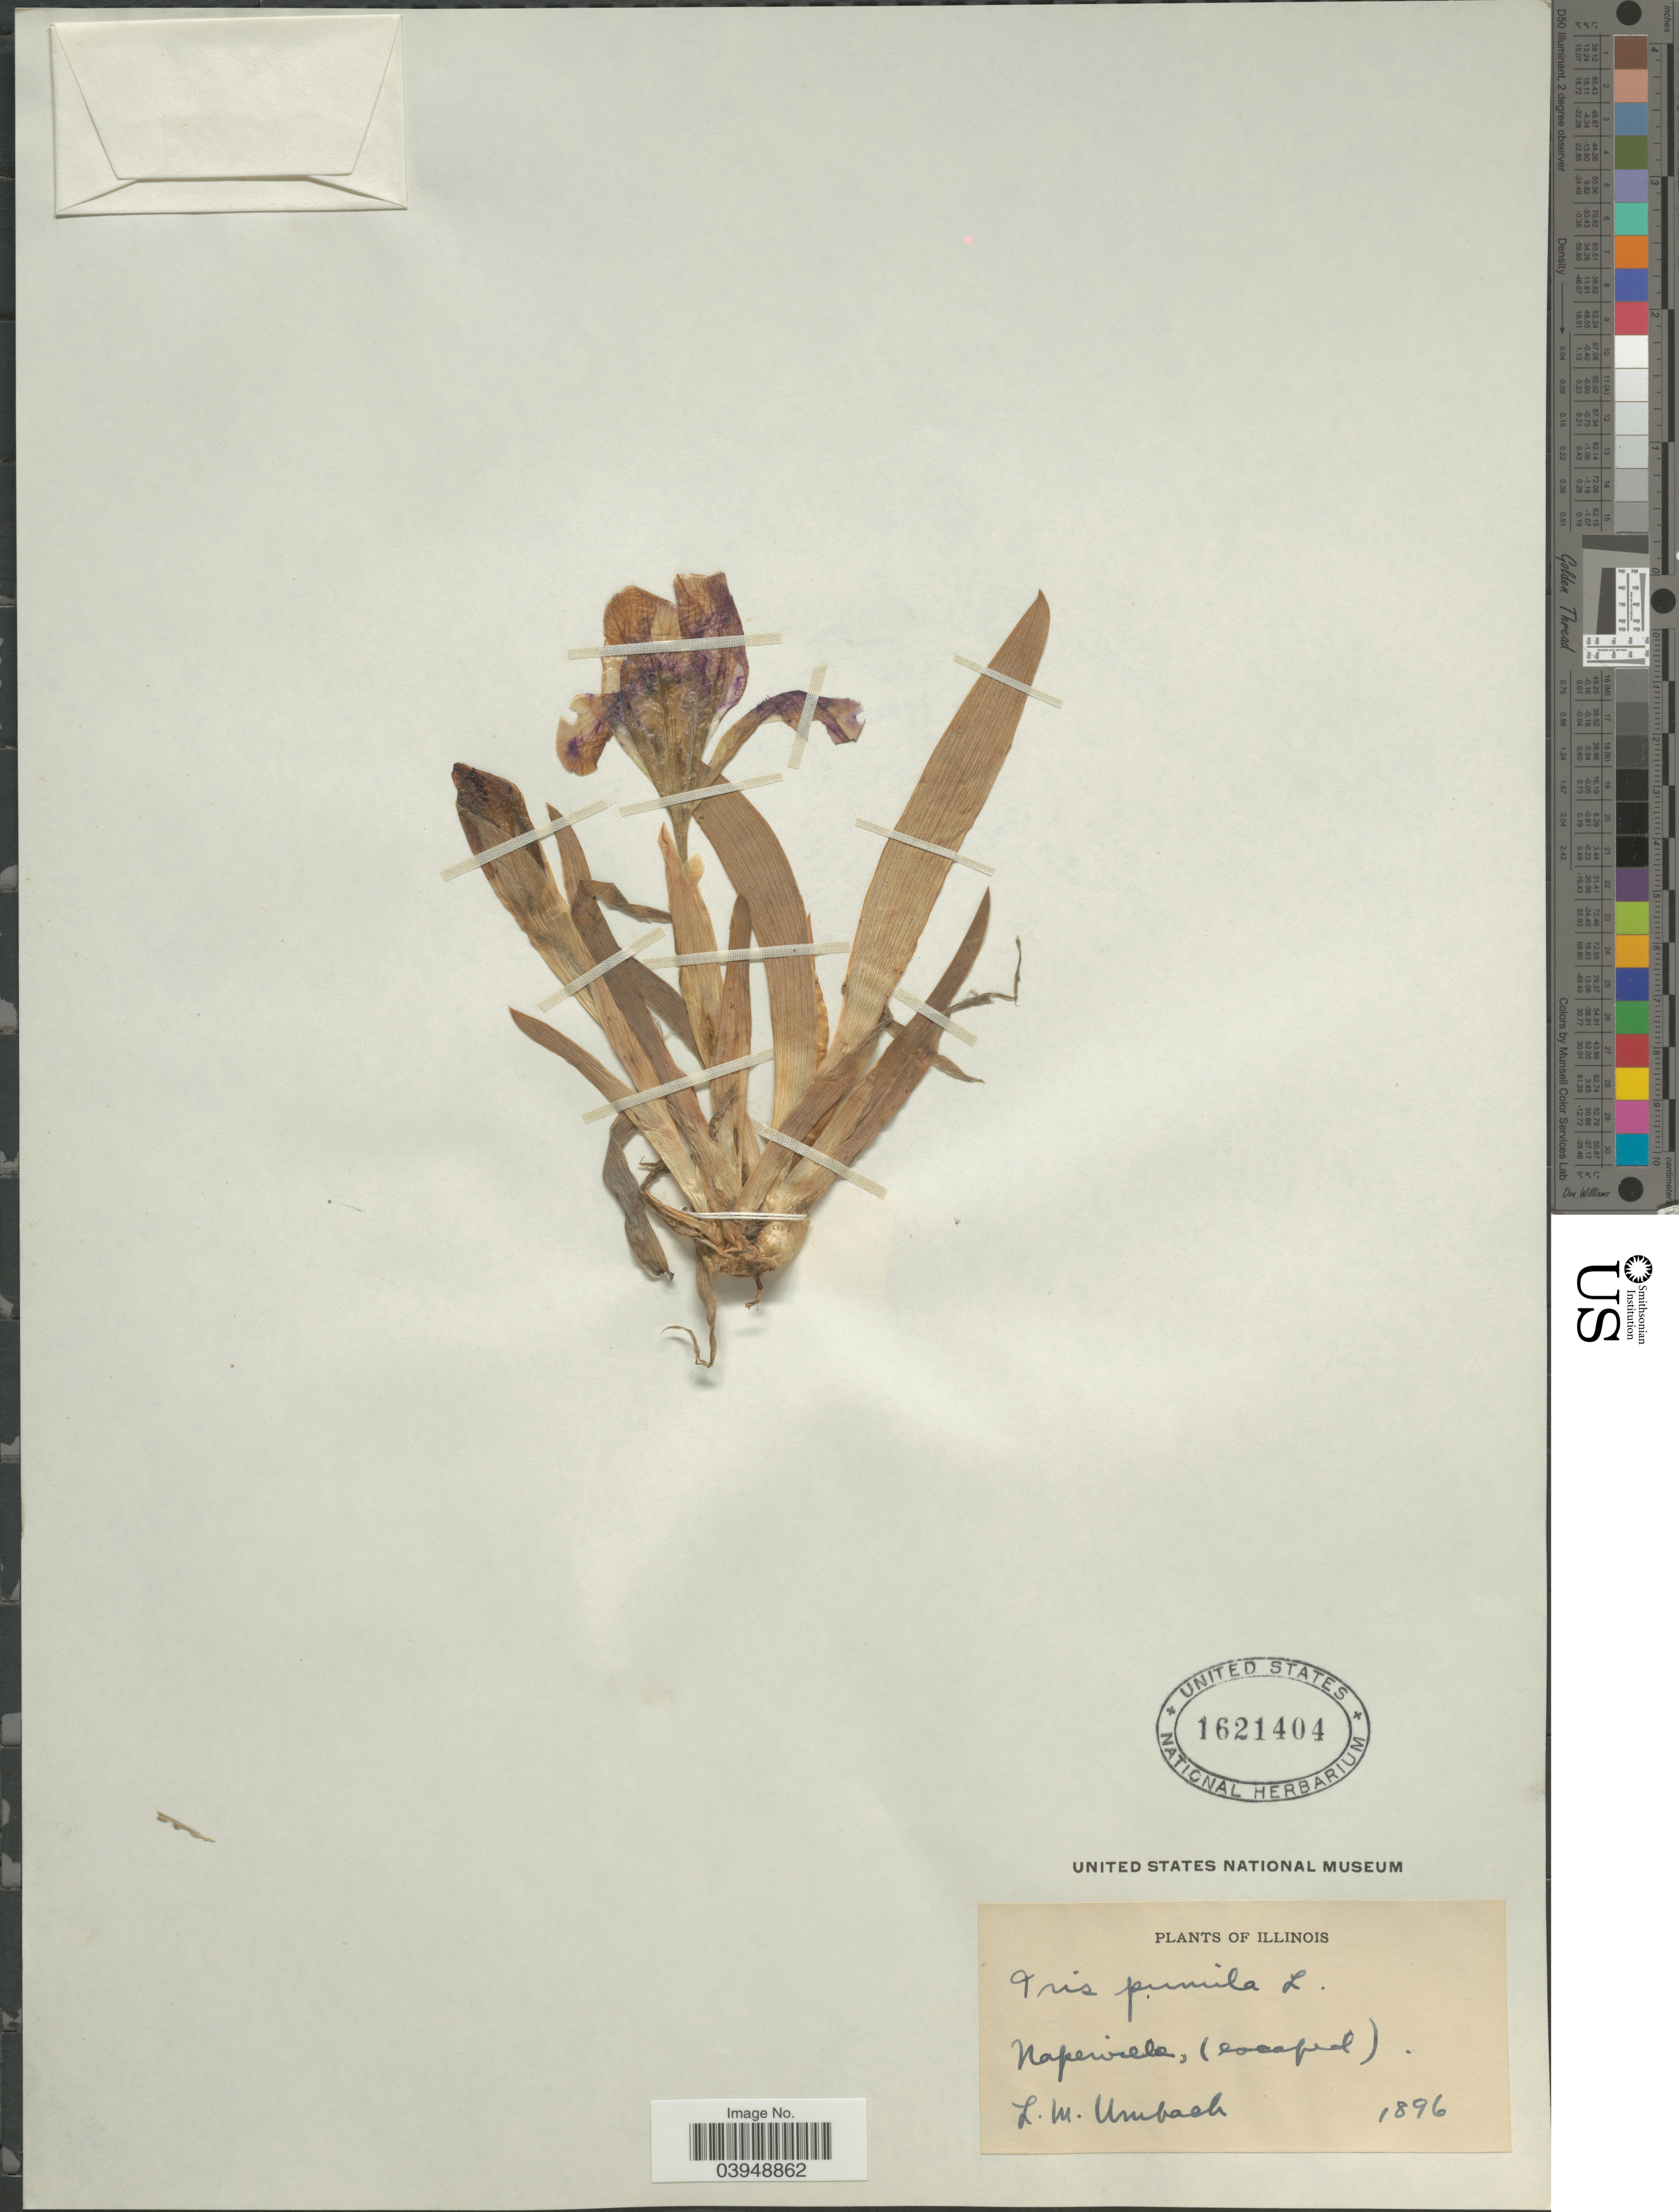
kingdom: Plantae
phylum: Tracheophyta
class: Liliopsida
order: Asparagales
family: Iridaceae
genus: Iris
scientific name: Iris pumila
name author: L.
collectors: L. M. Umbach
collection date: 1896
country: United States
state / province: Illinois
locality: Naperville.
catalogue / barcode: US 1621404